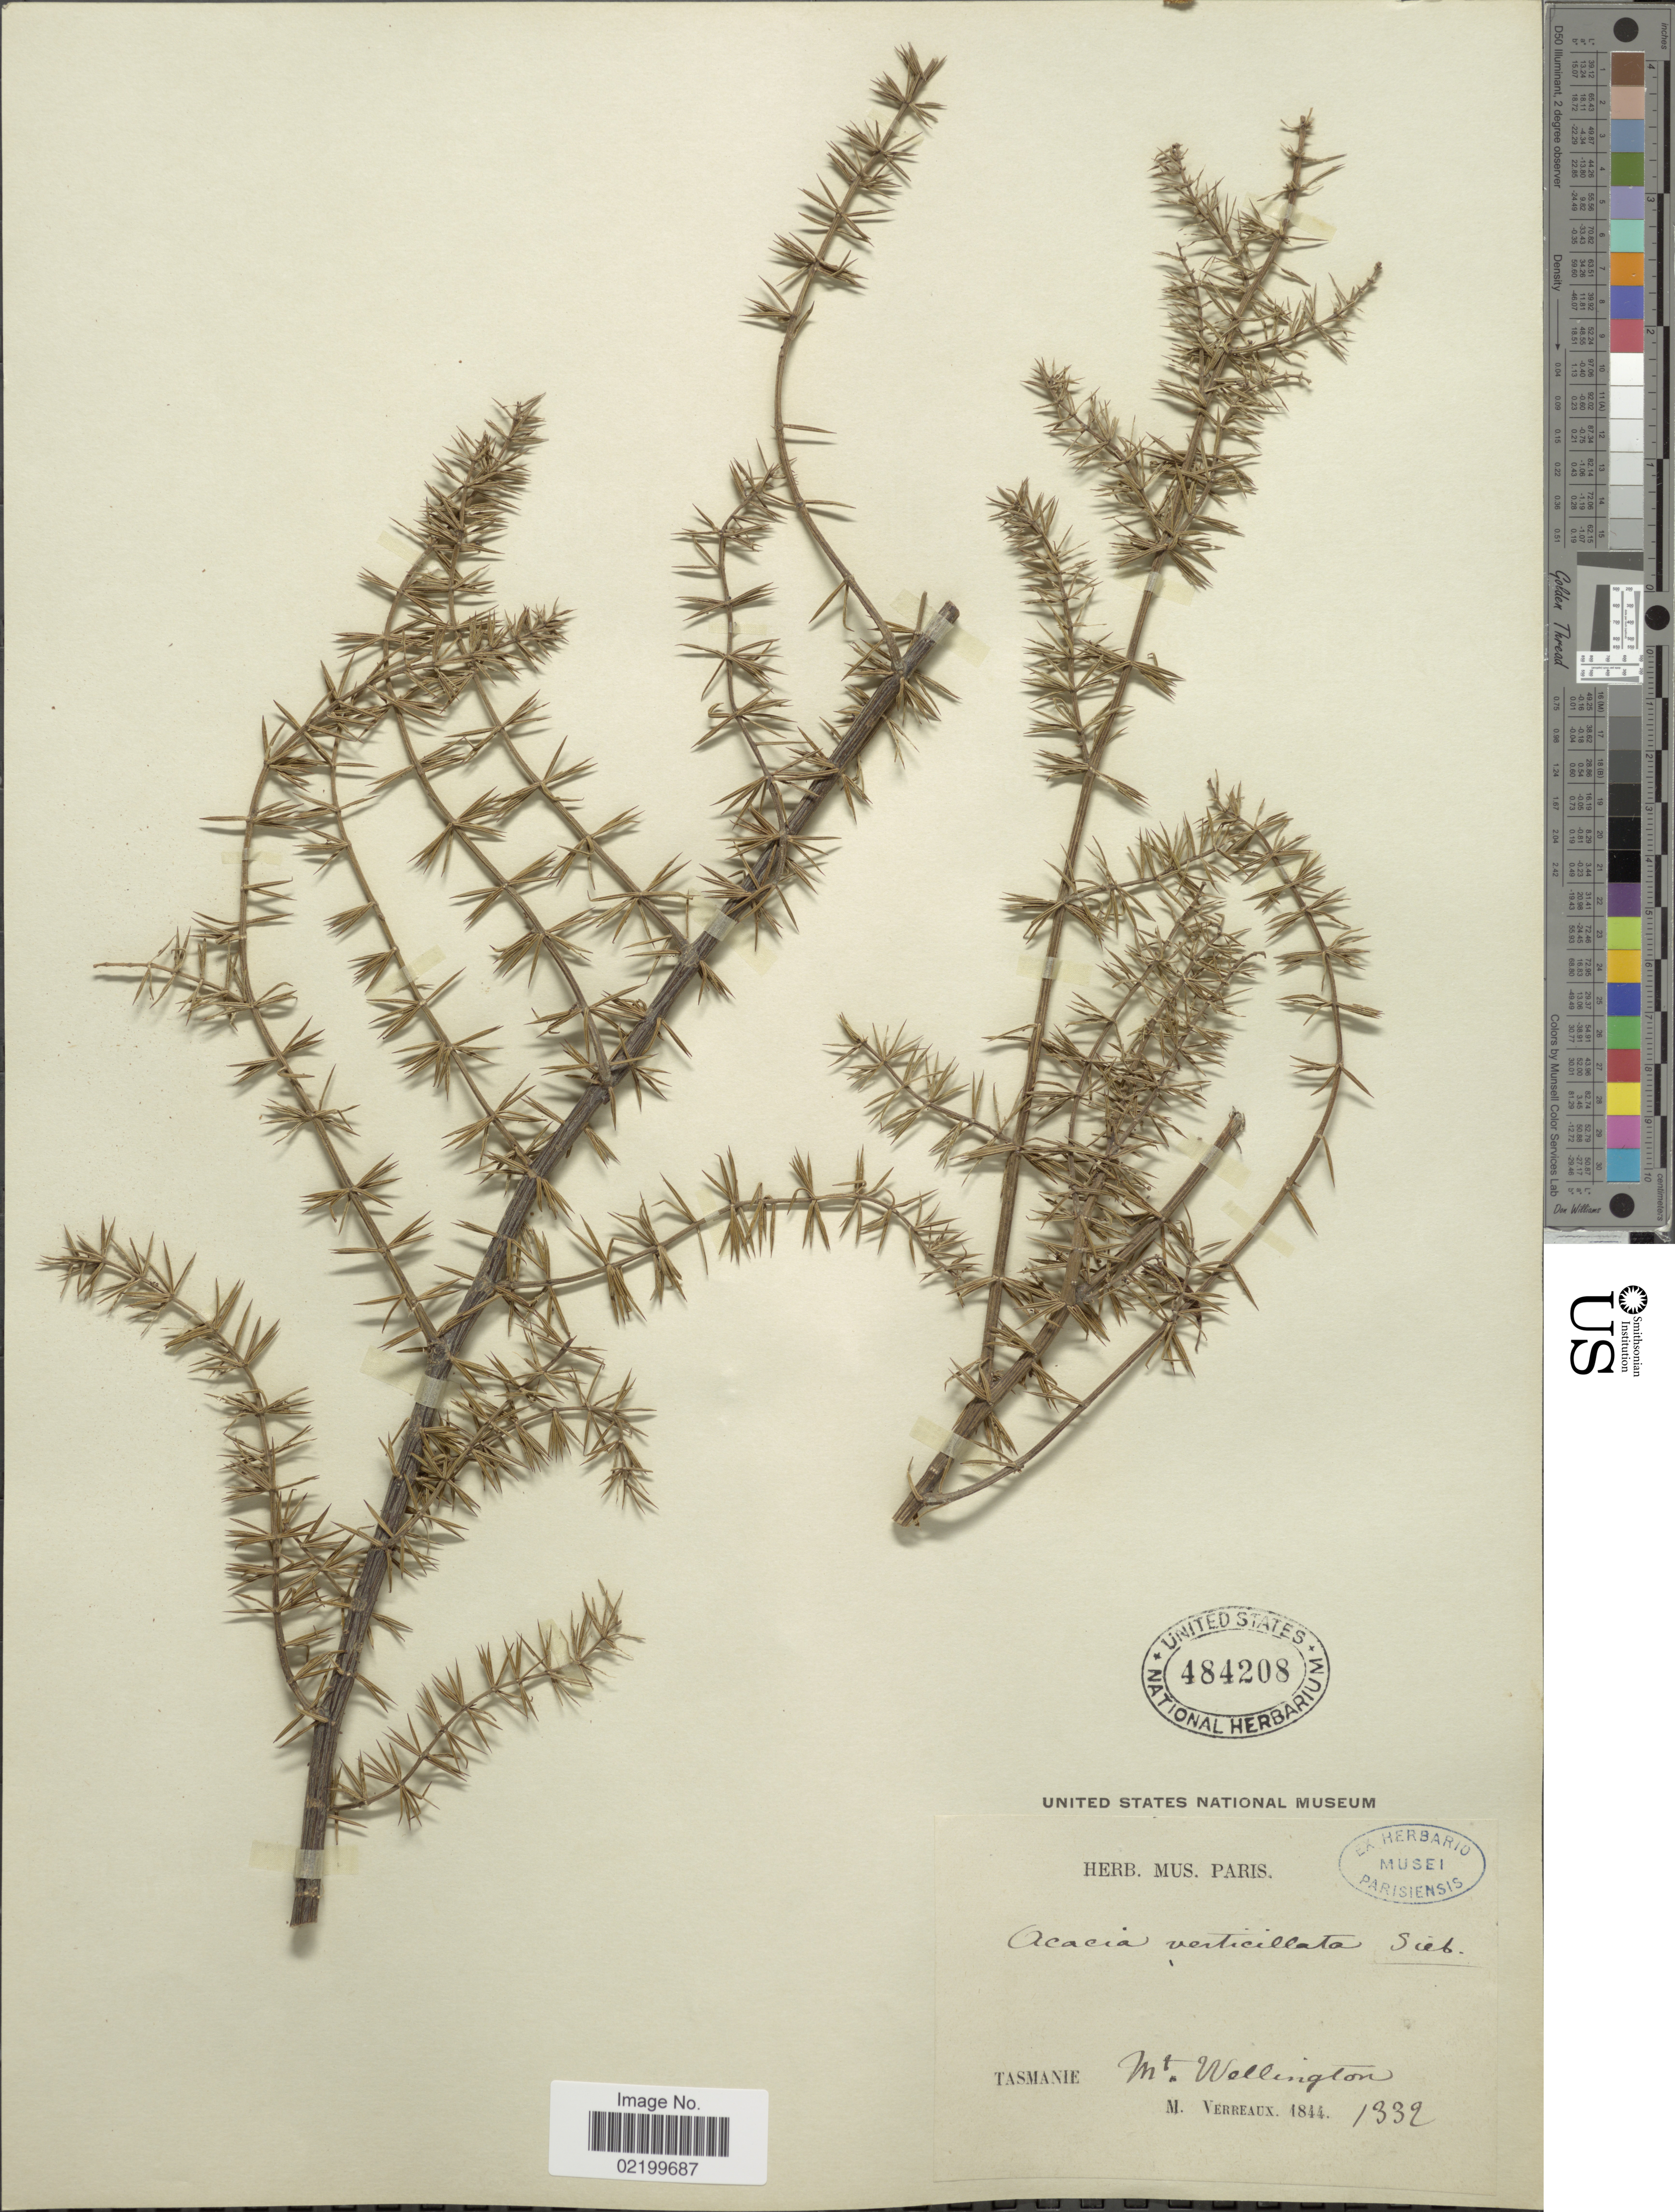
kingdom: Plantae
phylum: Tracheophyta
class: Magnoliopsida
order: Fabales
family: Fabaceae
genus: Acacia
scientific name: Acacia verticillata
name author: (L'Hér.) Willd.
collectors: M. Verreaux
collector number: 1332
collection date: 1844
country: Australia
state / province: Tasmania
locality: Tasmanie, Mt. Wellington.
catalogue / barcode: US 484208